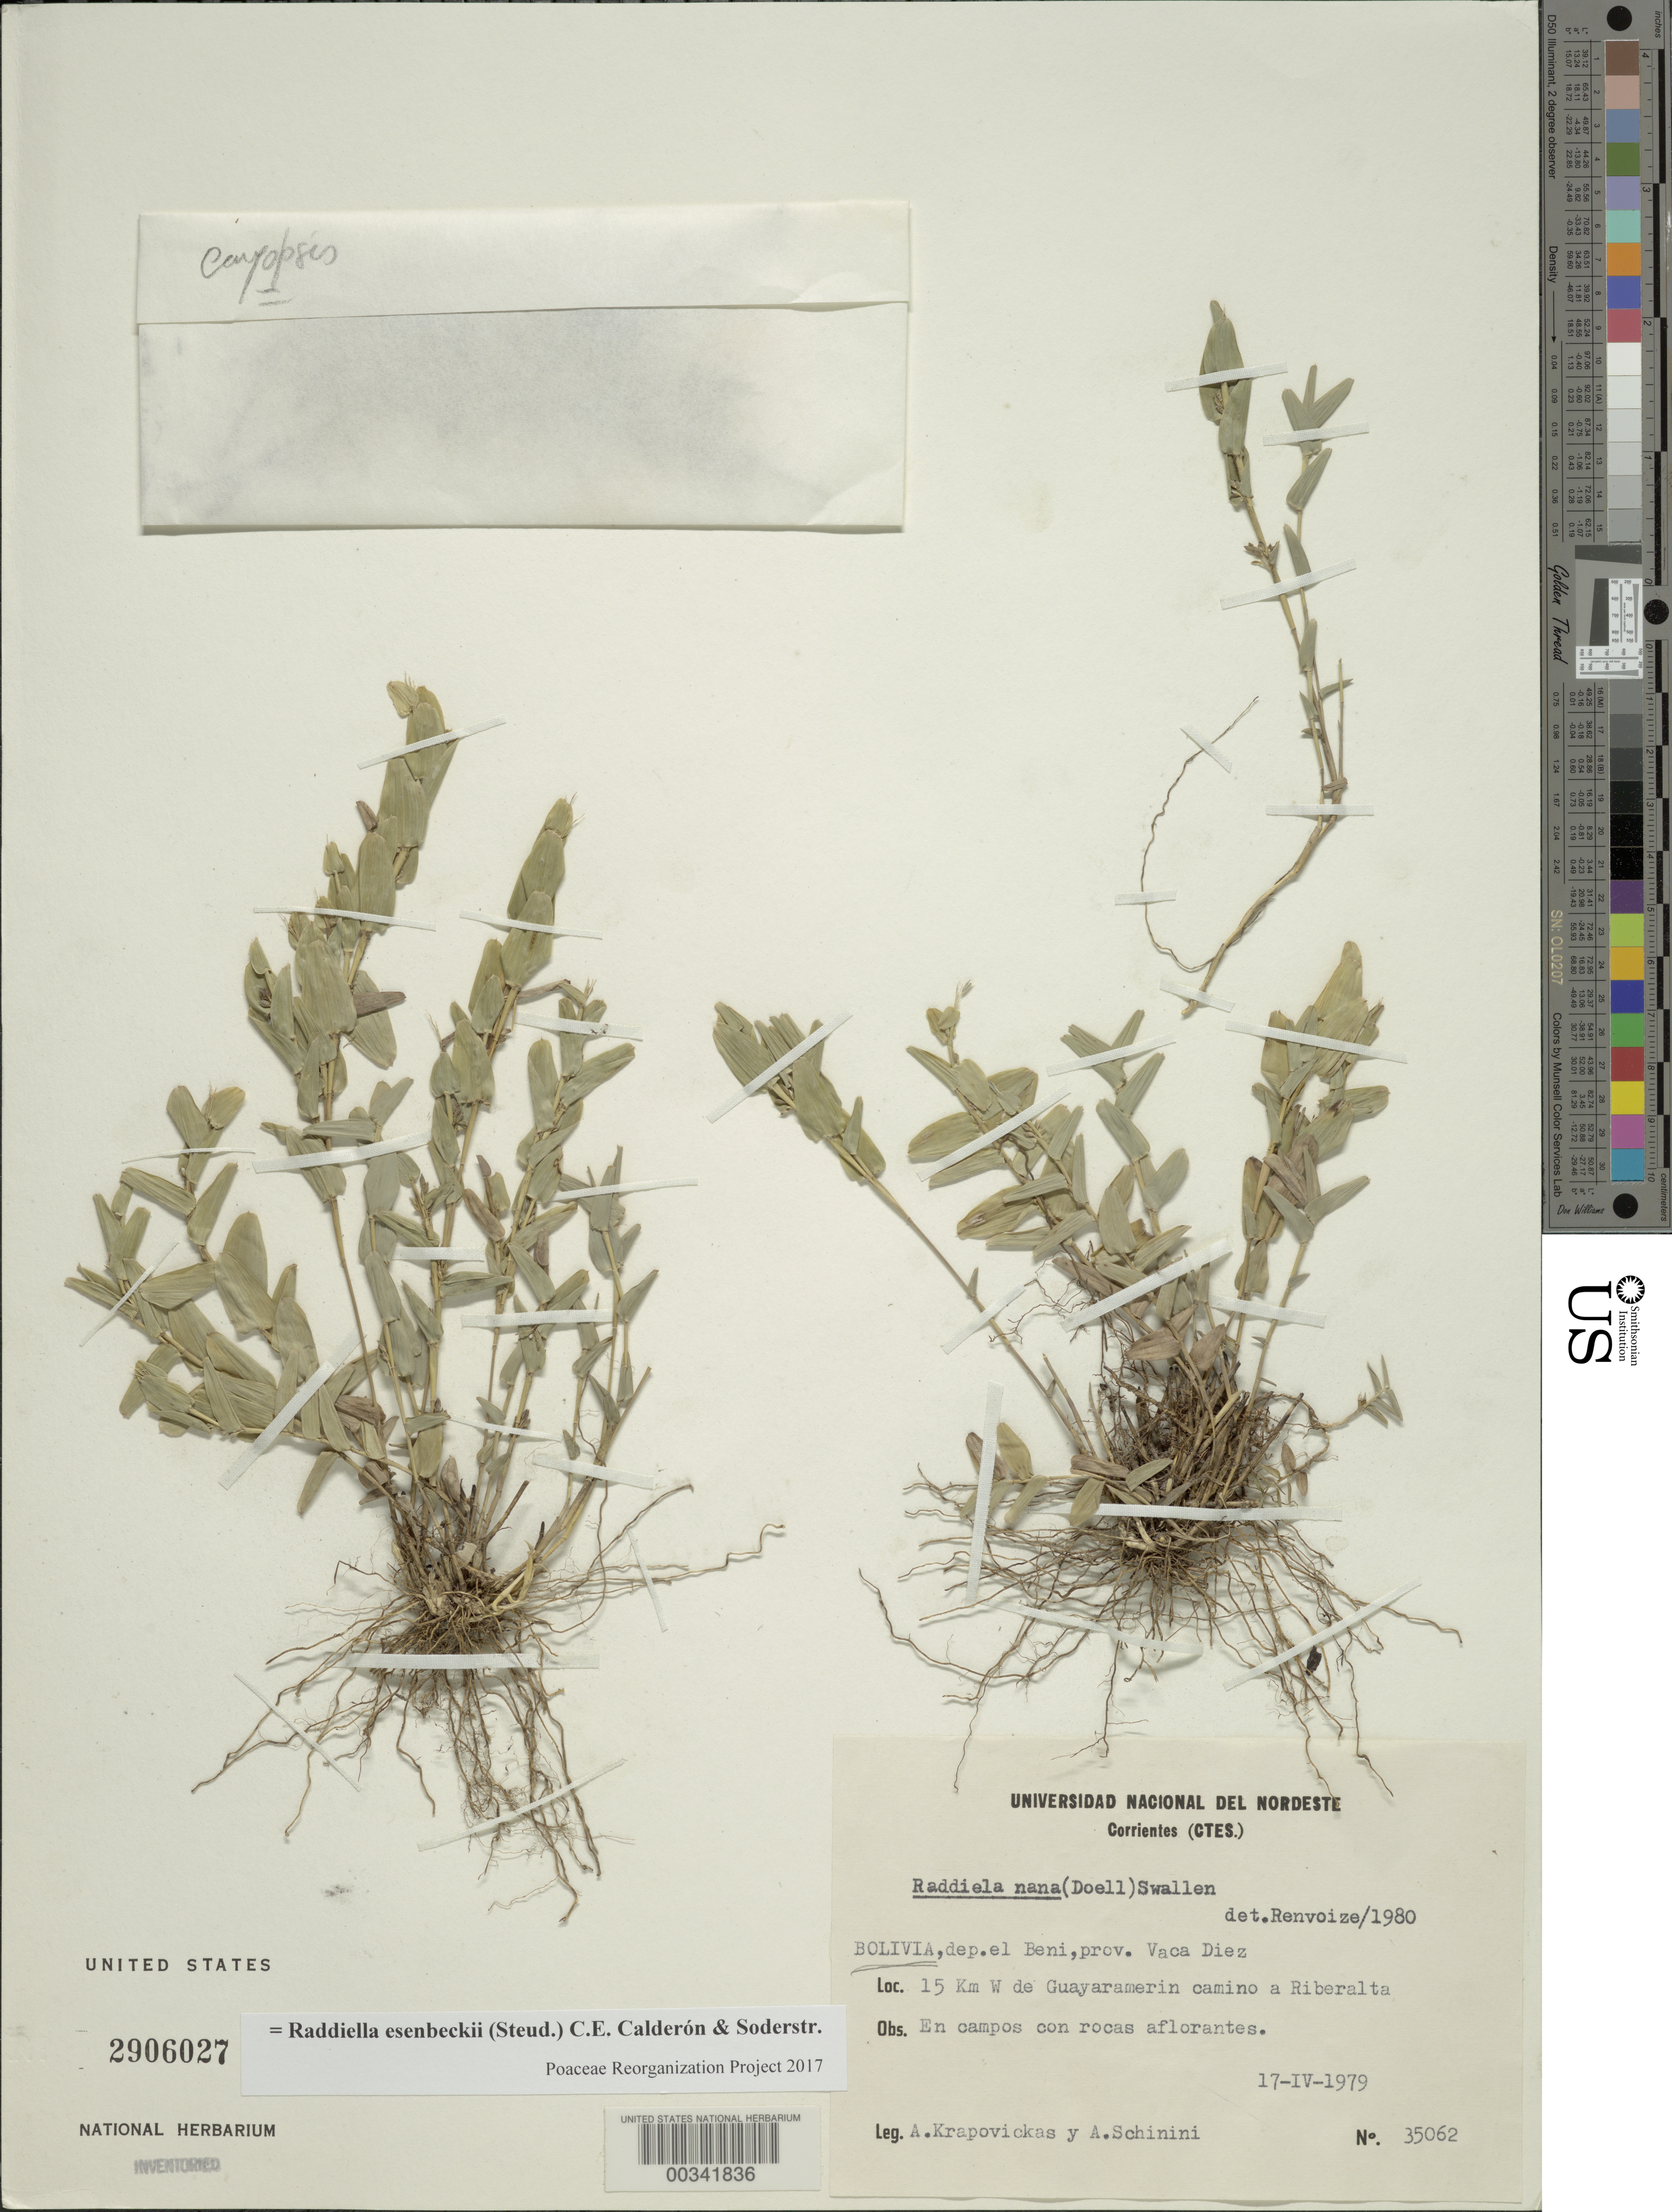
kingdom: Plantae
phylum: Tracheophyta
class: Liliopsida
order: Poales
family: Poaceae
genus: Raddiella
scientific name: Raddiella esenbeckii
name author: (Steud.) C. E. Calderón & Soderstr.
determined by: Poaceae Reorganization Project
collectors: A. Krapovickas & A. Schinini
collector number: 35062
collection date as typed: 17 Apr 1979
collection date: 1979-04-17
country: Bolivia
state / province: Beni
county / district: Vaca Diez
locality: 15 km w de Guayaramerin Camino a Riberalta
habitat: En campos con rocas aflorantes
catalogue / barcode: US 2906027